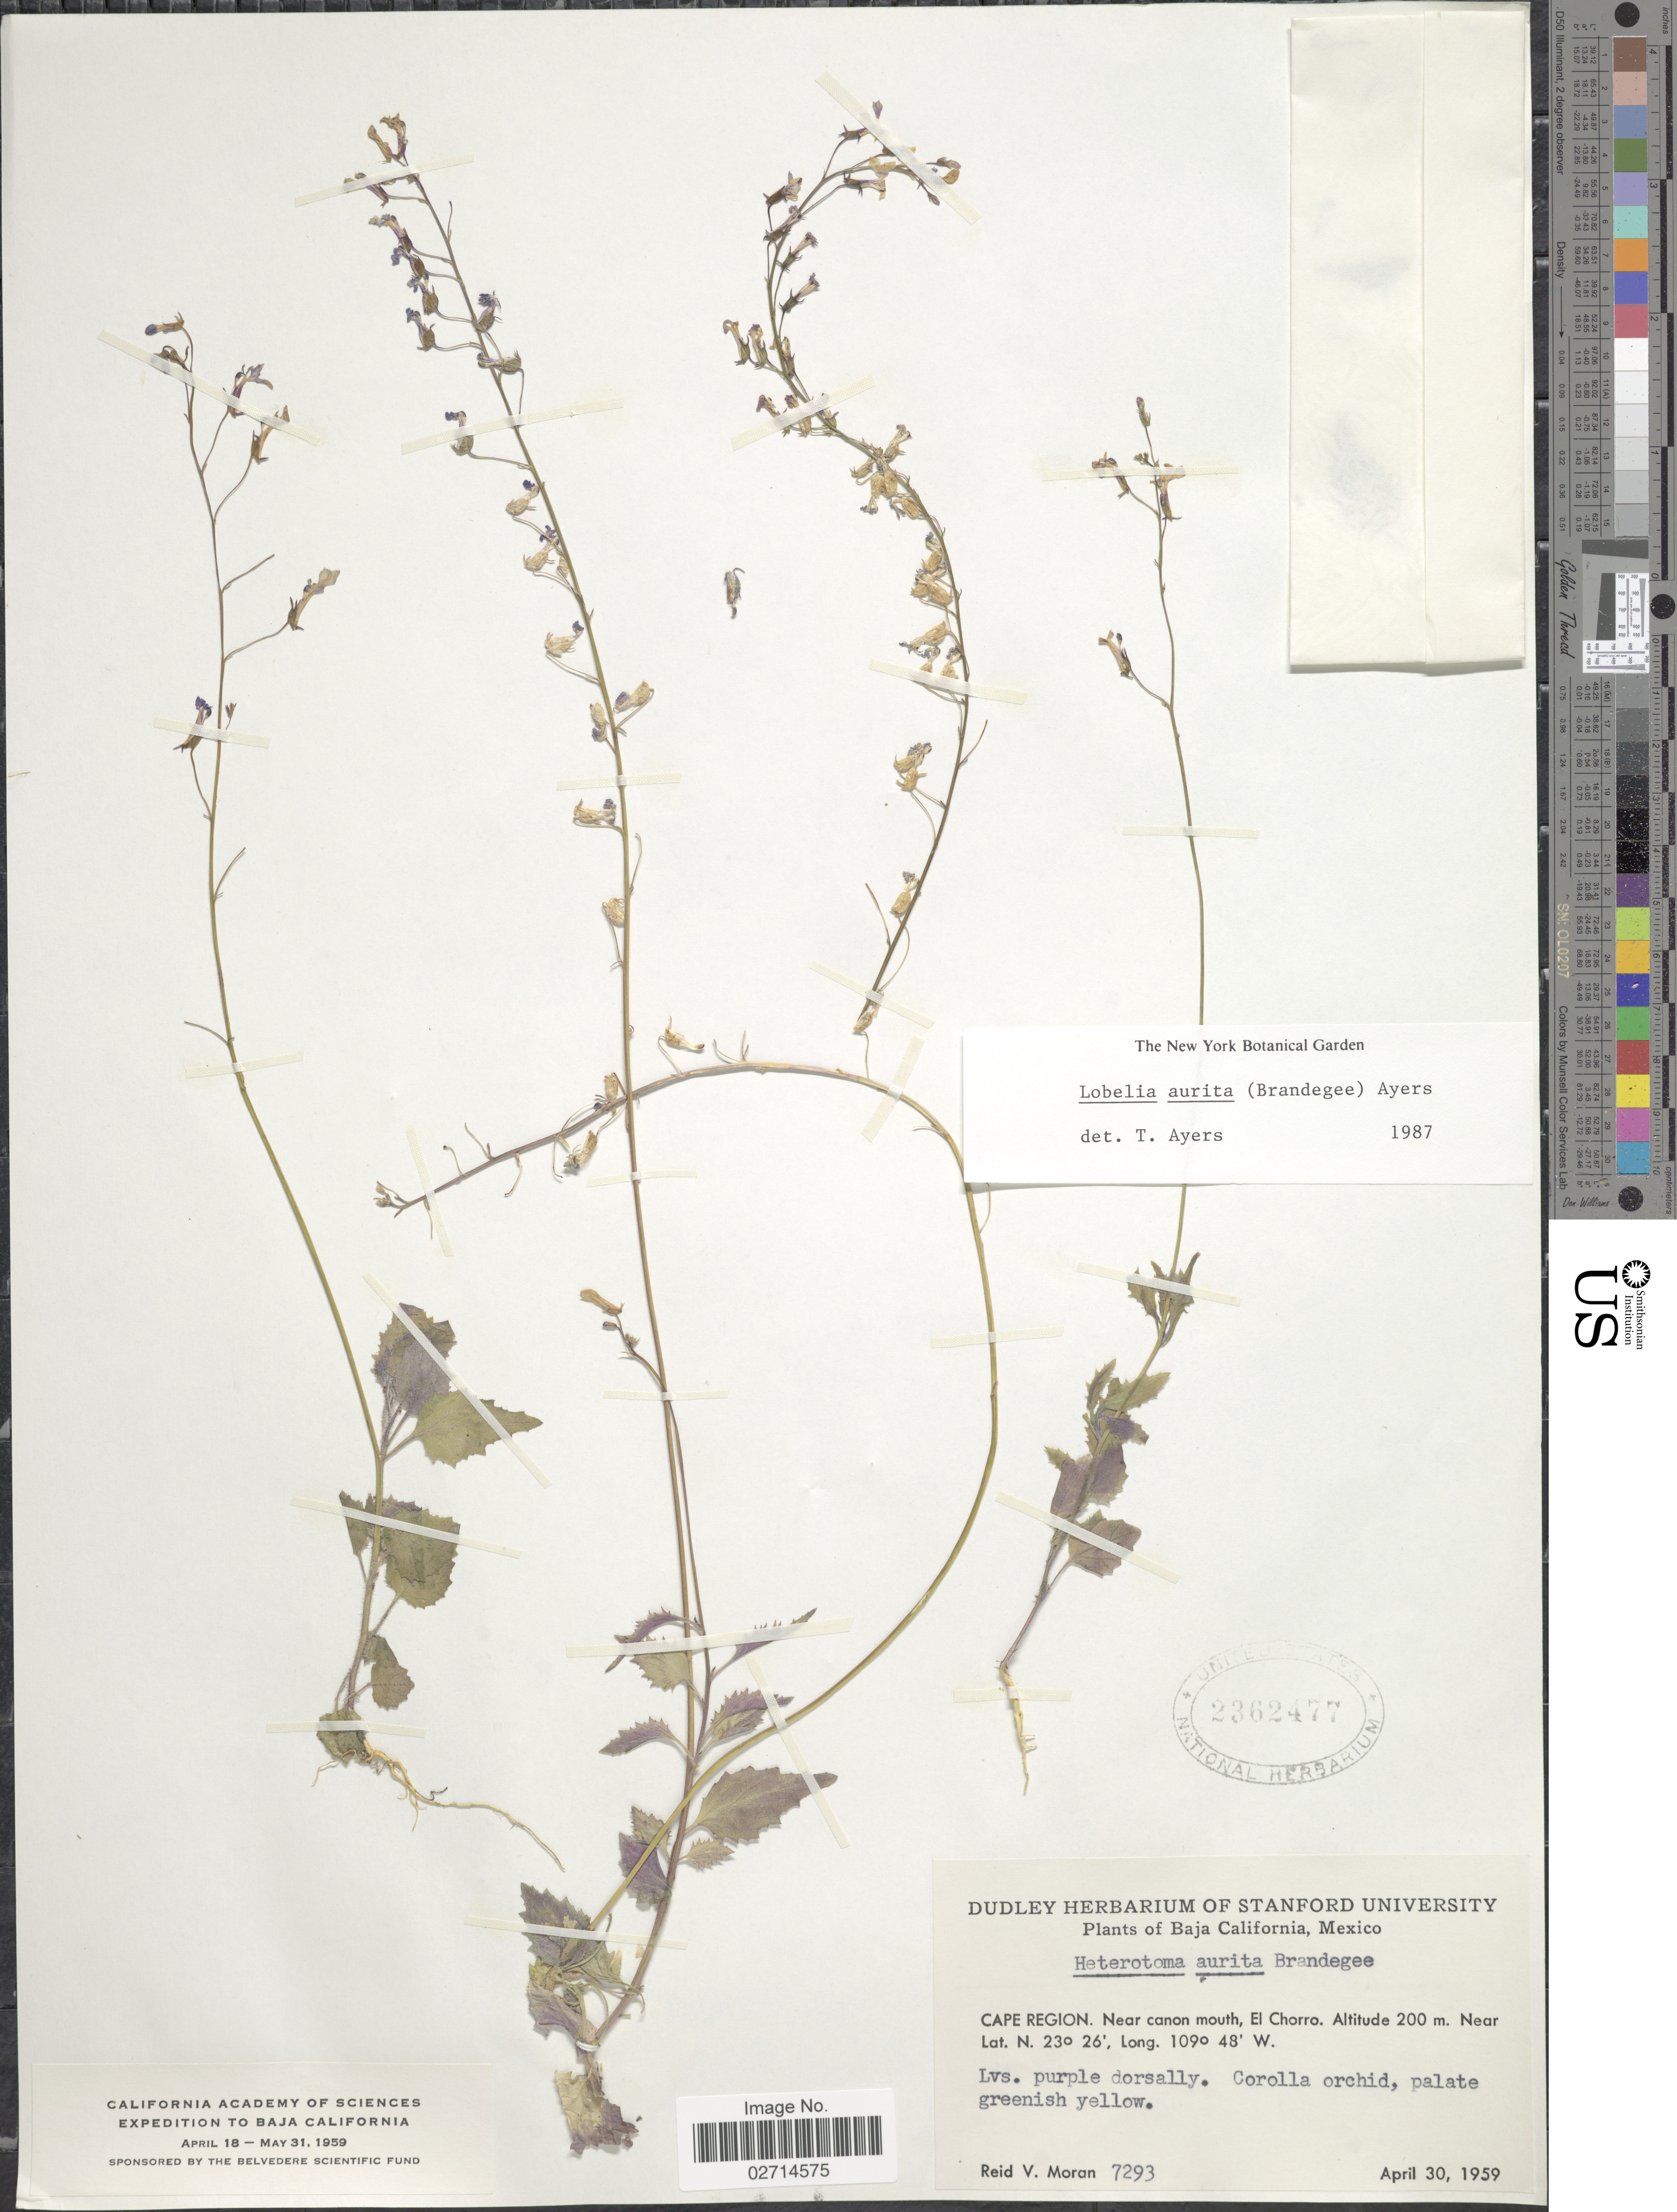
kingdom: Plantae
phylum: Tracheophyta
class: Magnoliopsida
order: Asterales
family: Campanulaceae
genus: Lobelia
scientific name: Lobelia aurita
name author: (Brandegee) T.J. Ayers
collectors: R. V. Moran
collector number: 7293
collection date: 1959-04-30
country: Mexico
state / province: Baja California Sur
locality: Cape Region. Near canon mouth, El Chorro.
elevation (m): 200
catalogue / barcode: US 2362477